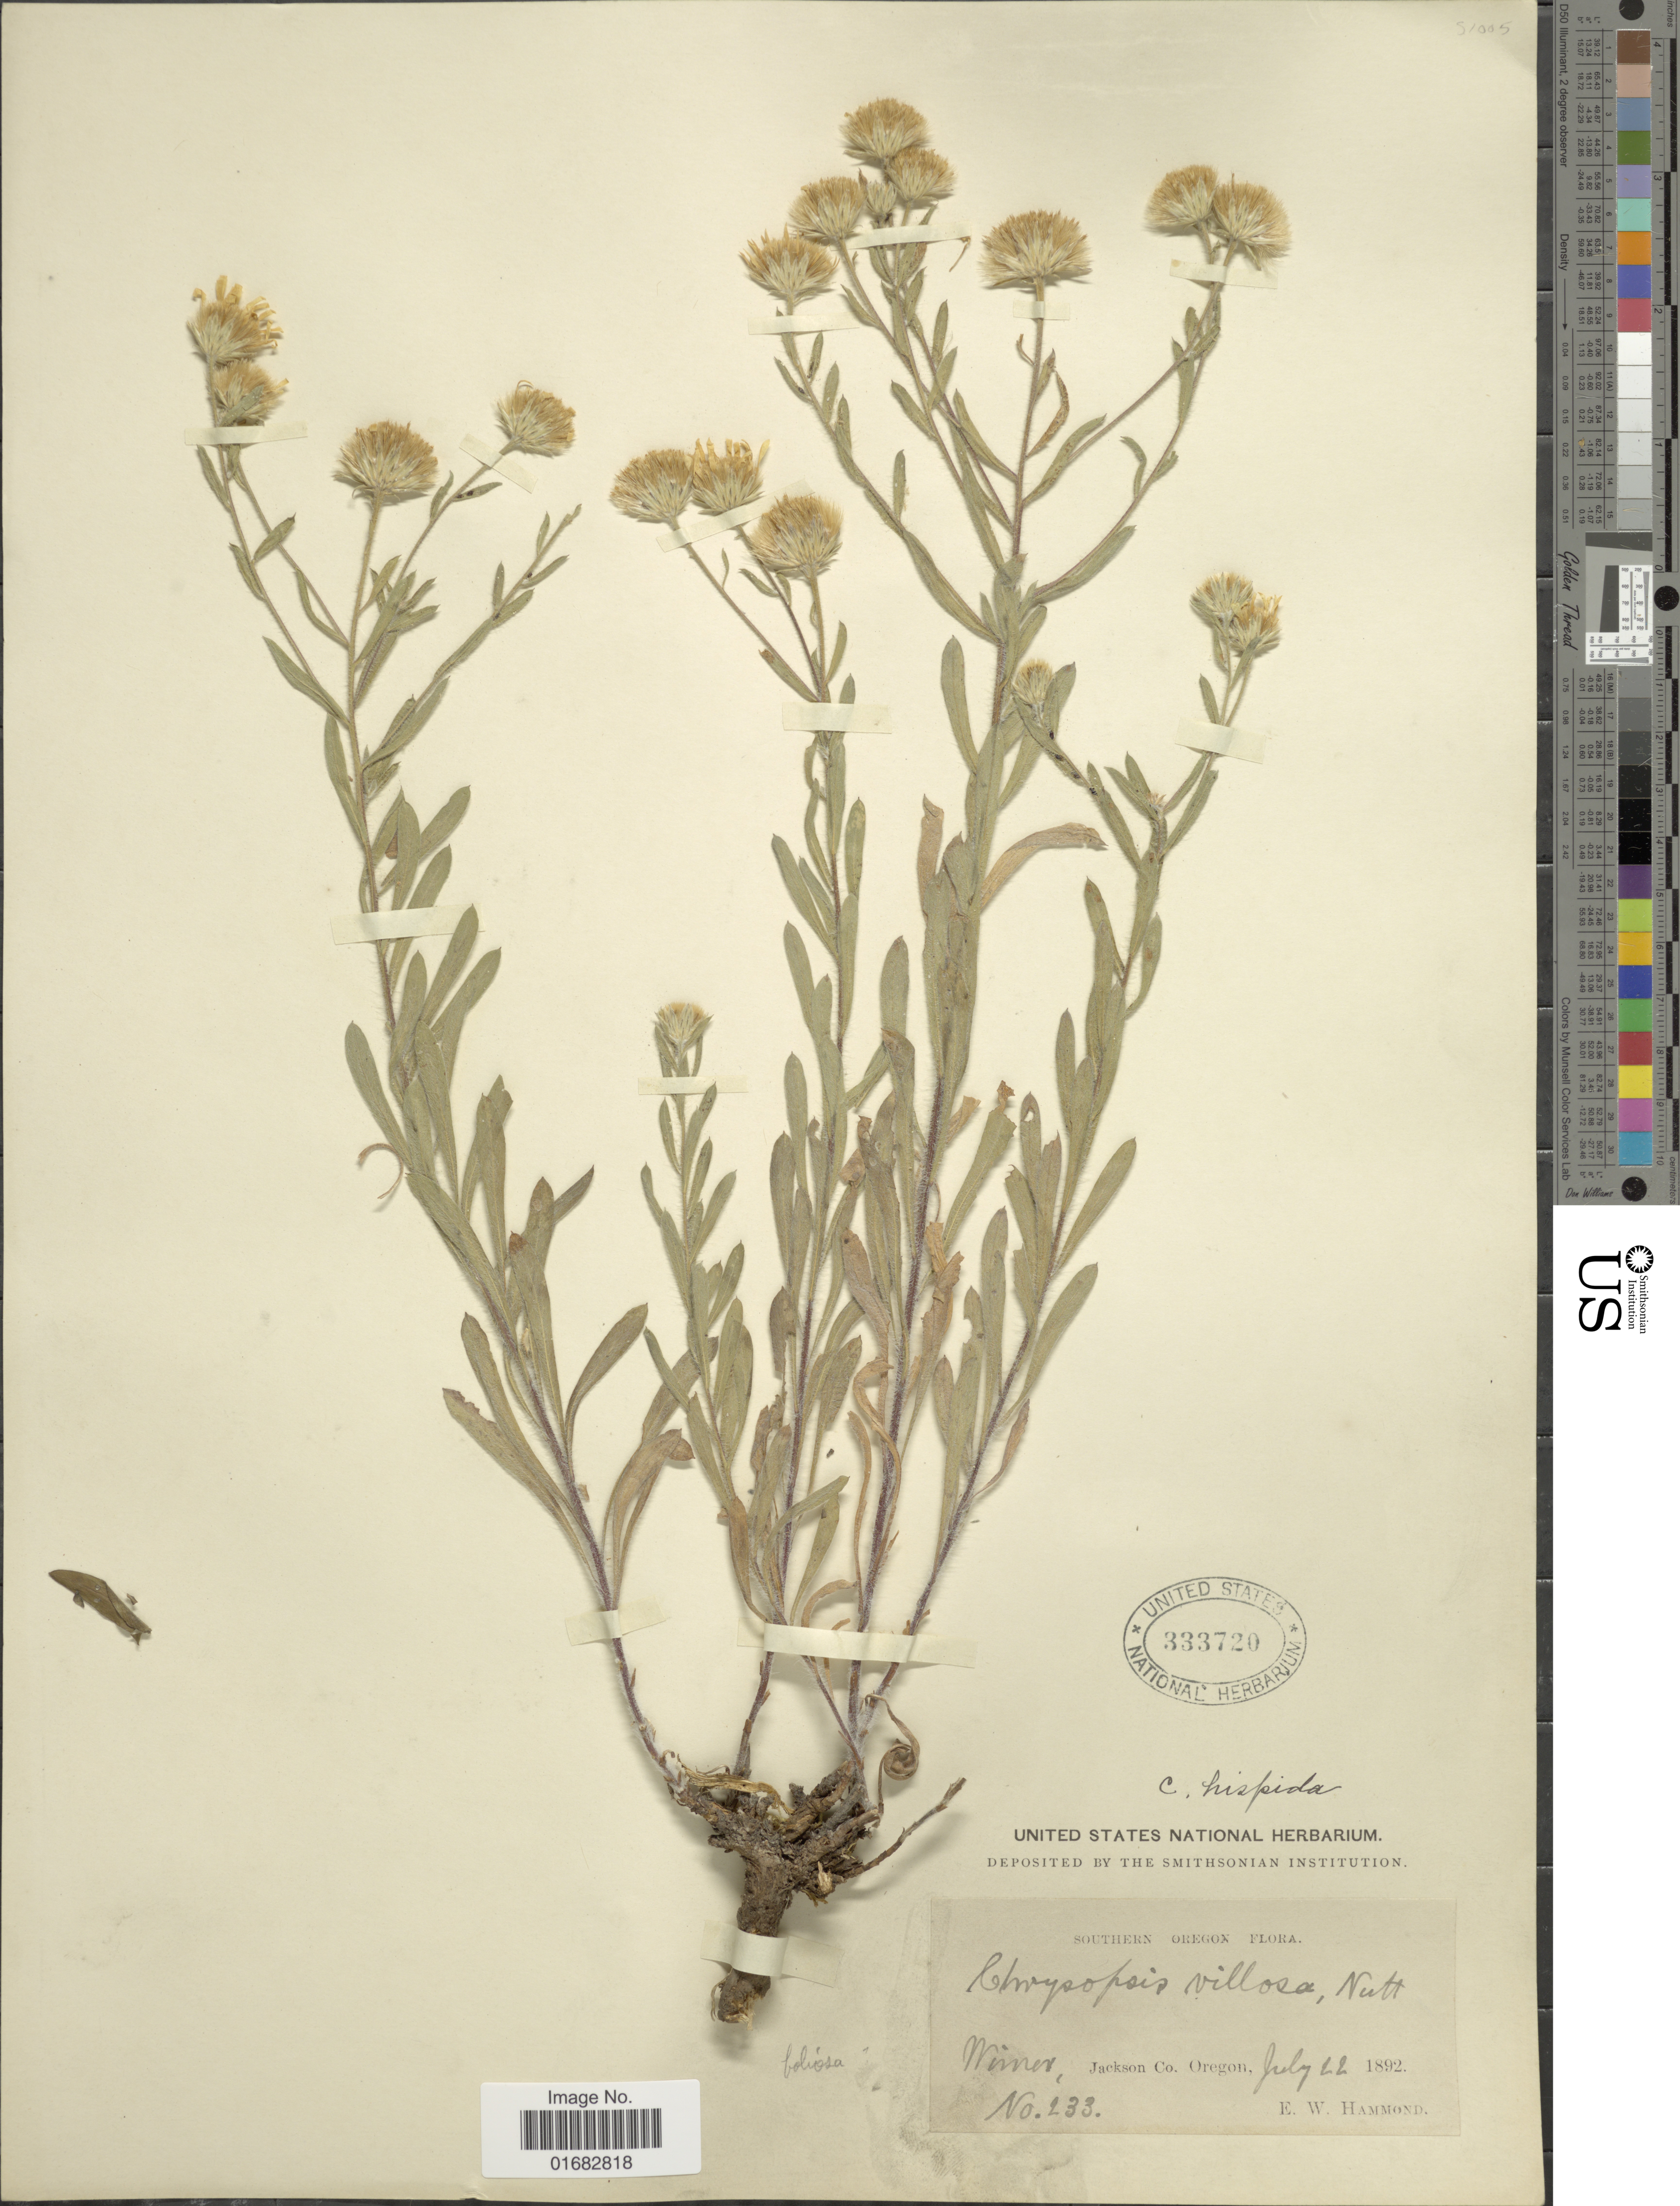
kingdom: Plantae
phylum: Tracheophyta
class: Magnoliopsida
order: Asterales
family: Asteraceae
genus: Heterotheca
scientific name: Heterotheca villosa var. hispida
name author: (Hook.) V.L. Harms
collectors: E. Hammond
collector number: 233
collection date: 1892-07-22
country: United States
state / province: Oregon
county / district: Jackson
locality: Southern Oregon. Wimer, Jackson Co.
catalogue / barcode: US 333720